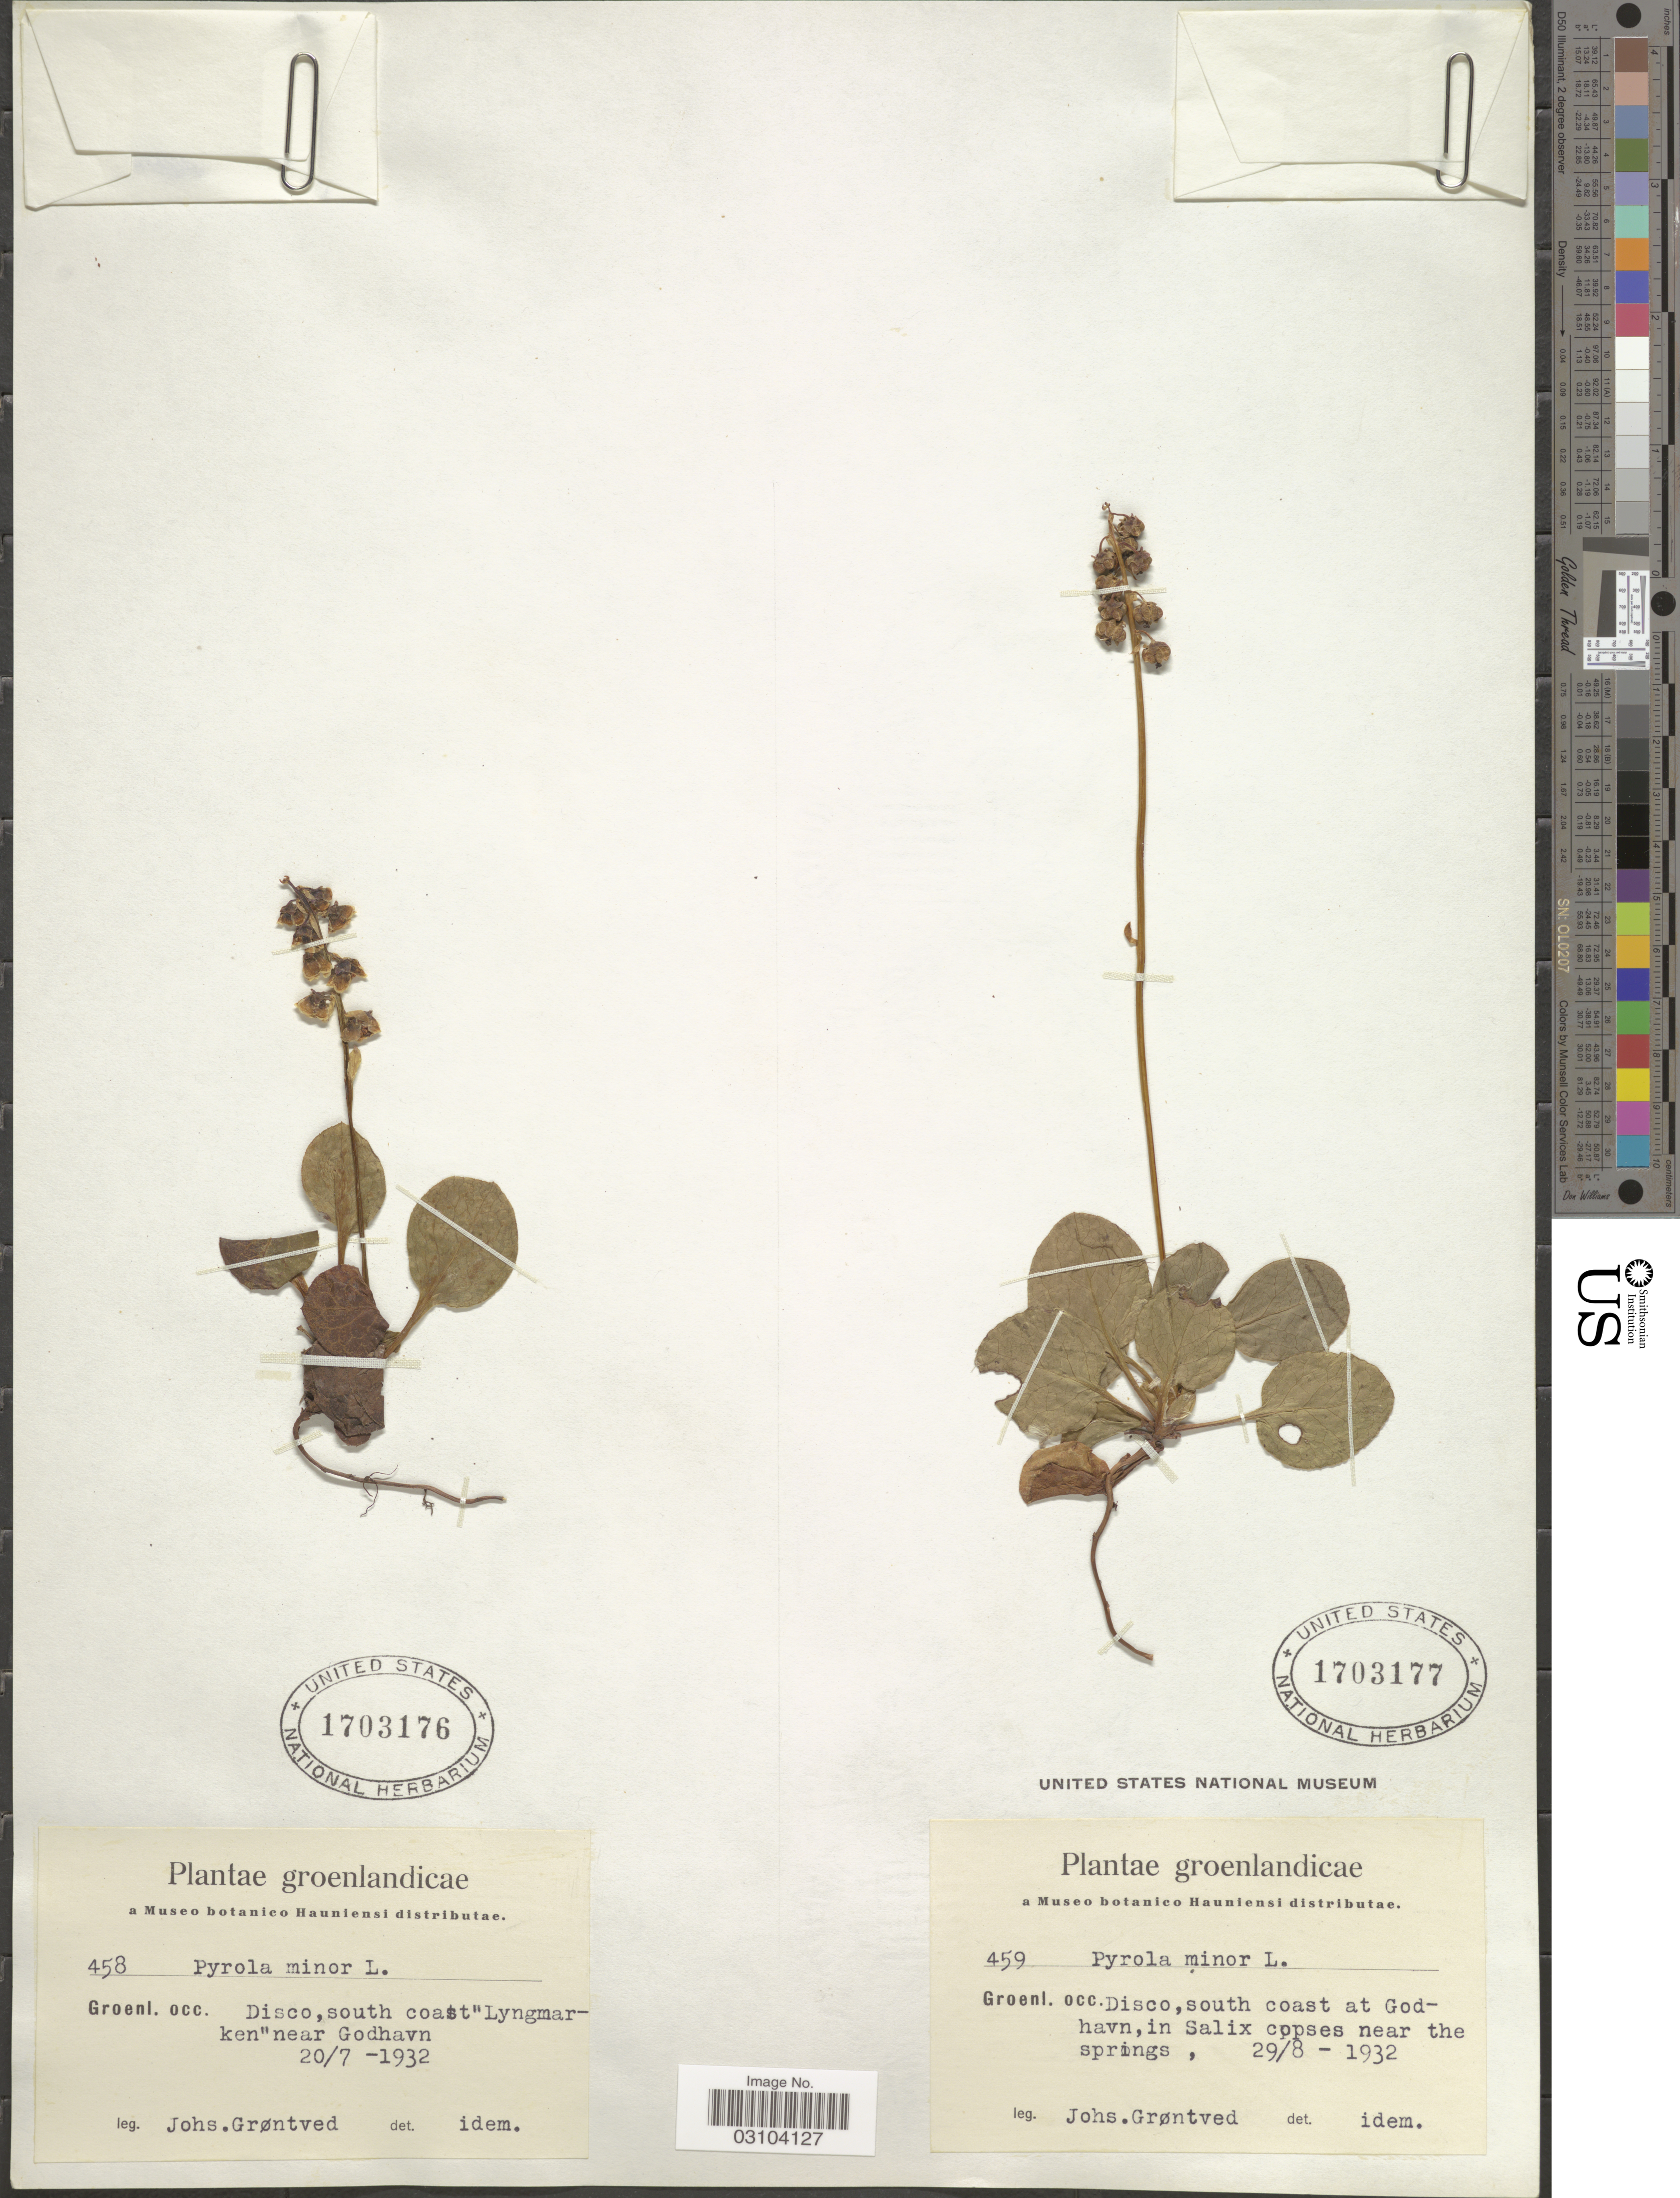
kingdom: Plantae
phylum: Tracheophyta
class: Magnoliopsida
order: Ericales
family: Ericaceae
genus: Pyrola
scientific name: Pyrola minor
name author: L.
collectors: J. Grøntved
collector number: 458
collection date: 1932-07-20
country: Greenland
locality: Groenl. occ. Disco, south coast "Lyngmarken" near Godhavn.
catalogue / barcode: US 1703176